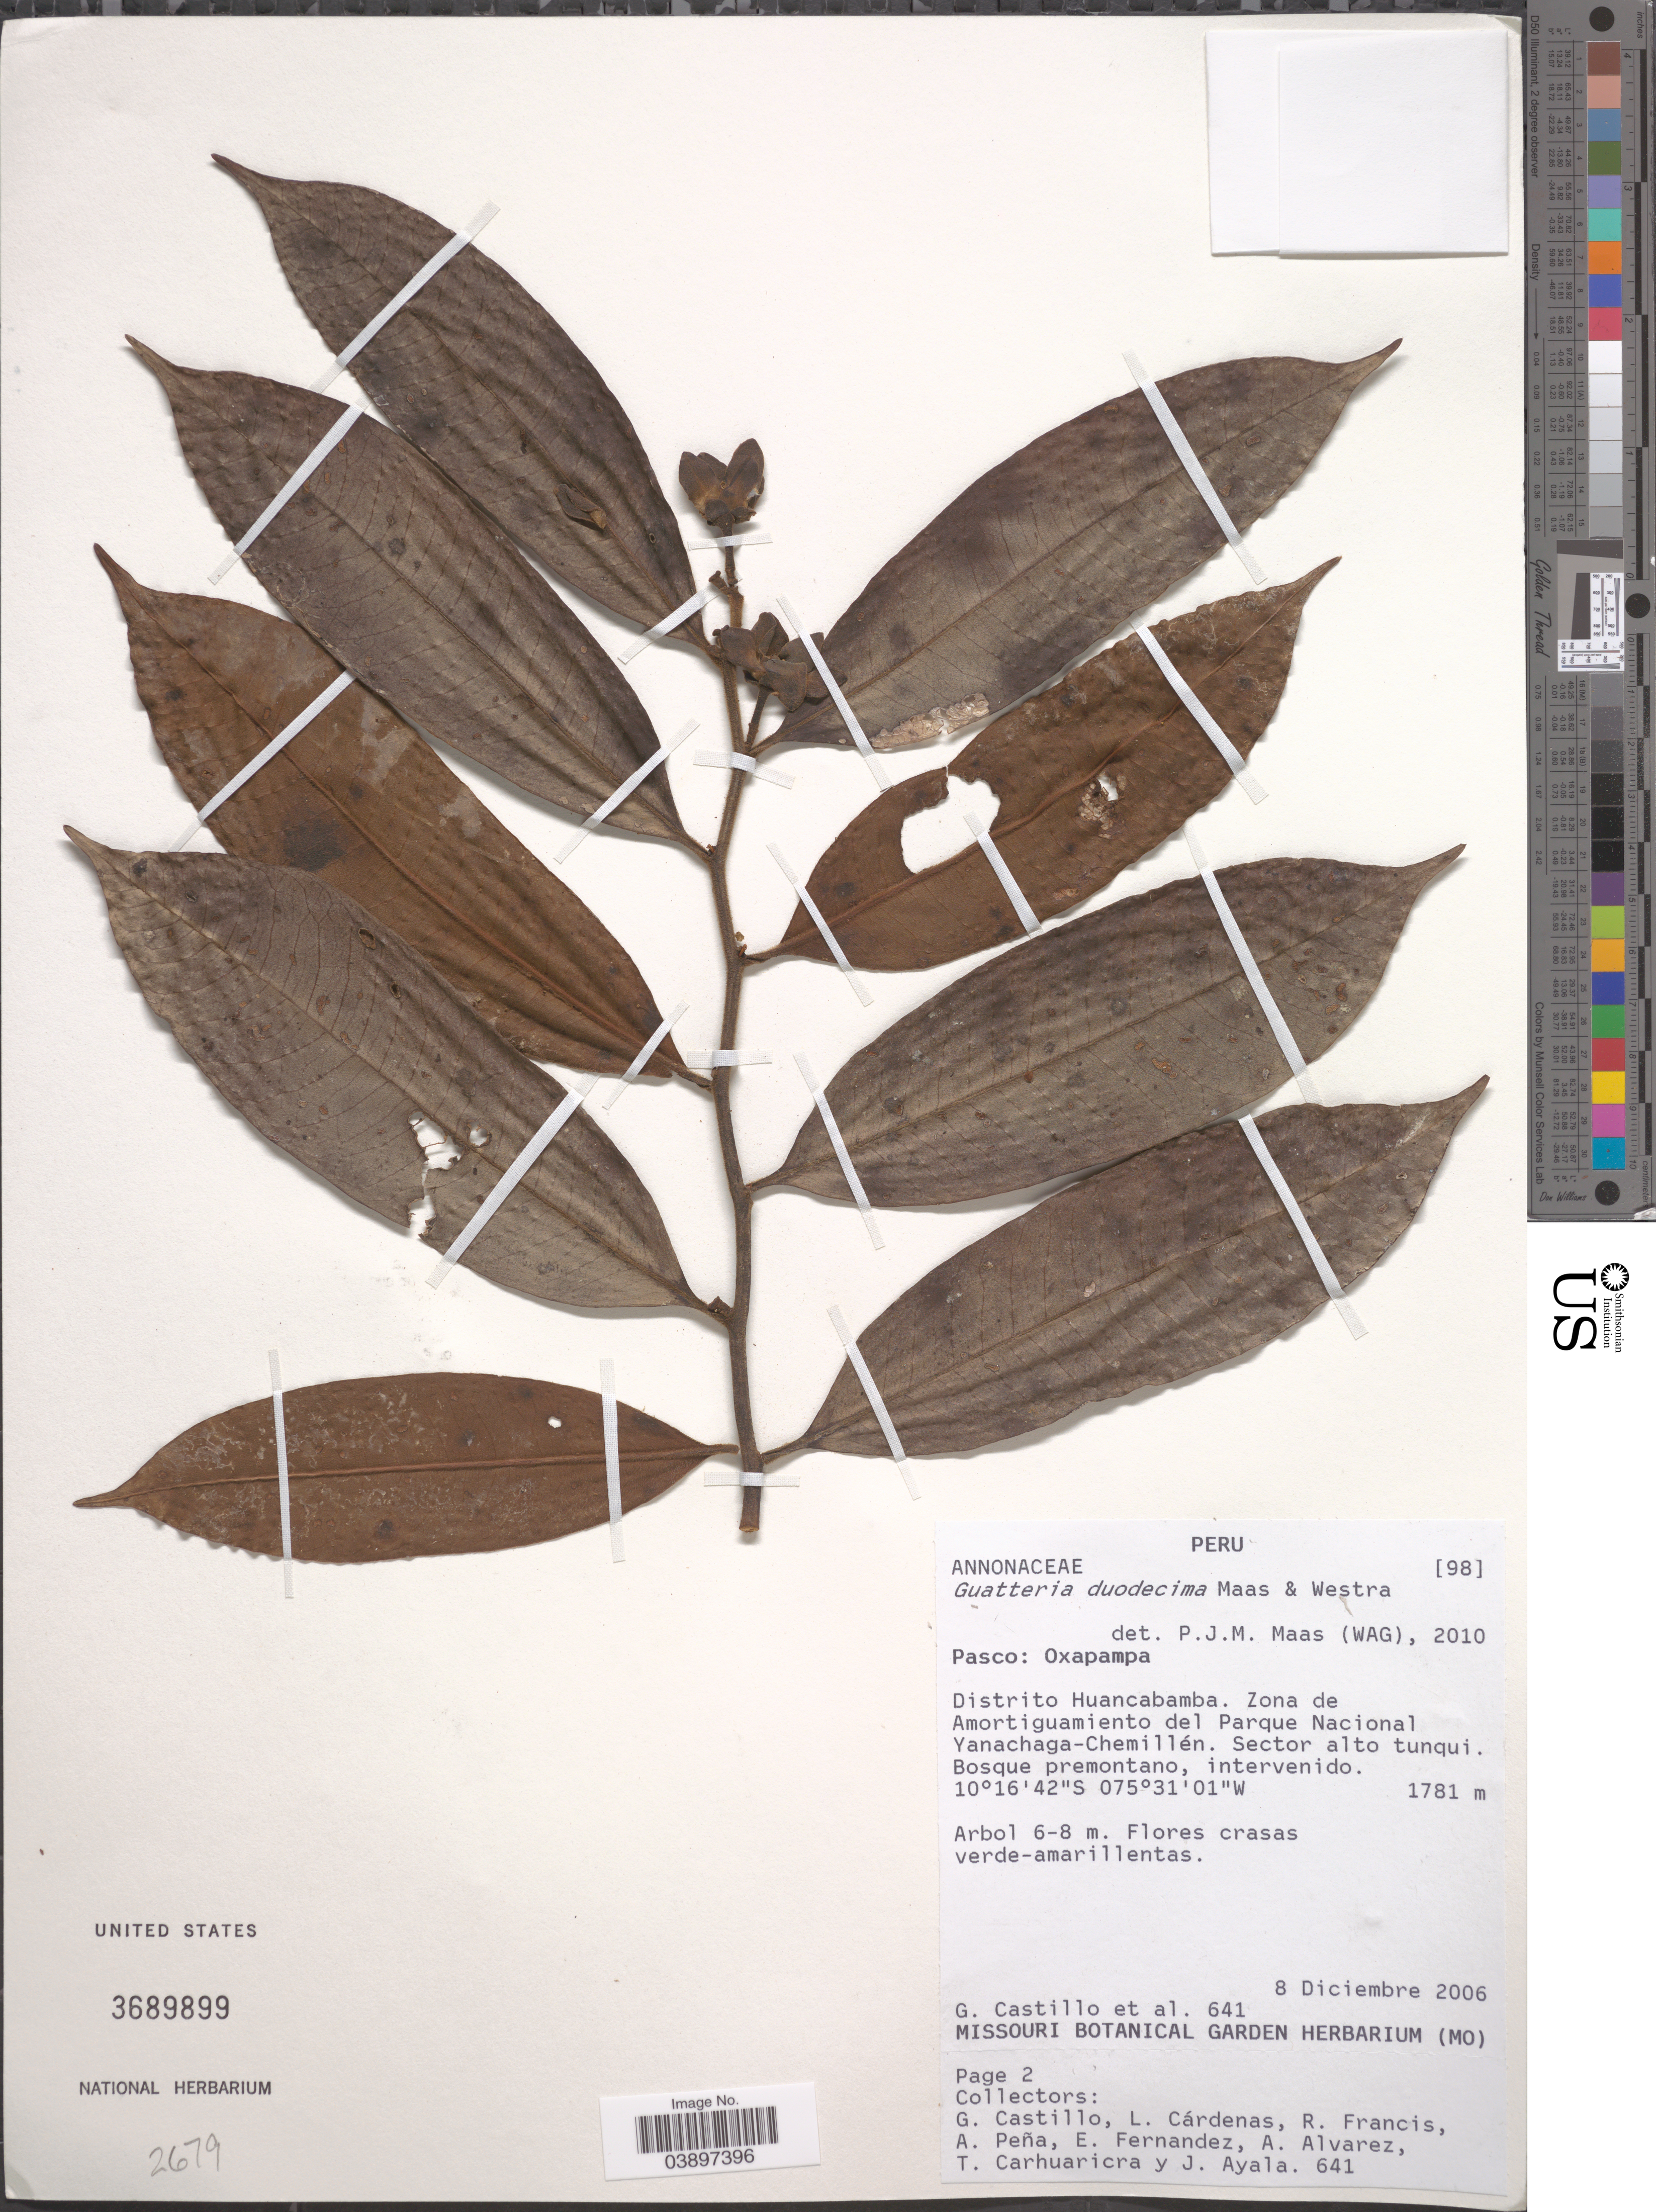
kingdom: Plantae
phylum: Tracheophyta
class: Magnoliopsida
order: Magnoliales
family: Annonaceae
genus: Guatteria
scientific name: Guatteria duodecima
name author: Maas & Westra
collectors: G. Castillo, L. Cárdenas, R. Francis, A. Peña & et al.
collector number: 641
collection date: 2006-12-08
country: Peru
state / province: Pasco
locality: Oxapampa. Distrito Huancabamba. Zona de Amortiguamiento del Parque Nacional Yanachaga-Chemillén. Sector alto tunqui.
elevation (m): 1781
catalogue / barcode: US 3689899